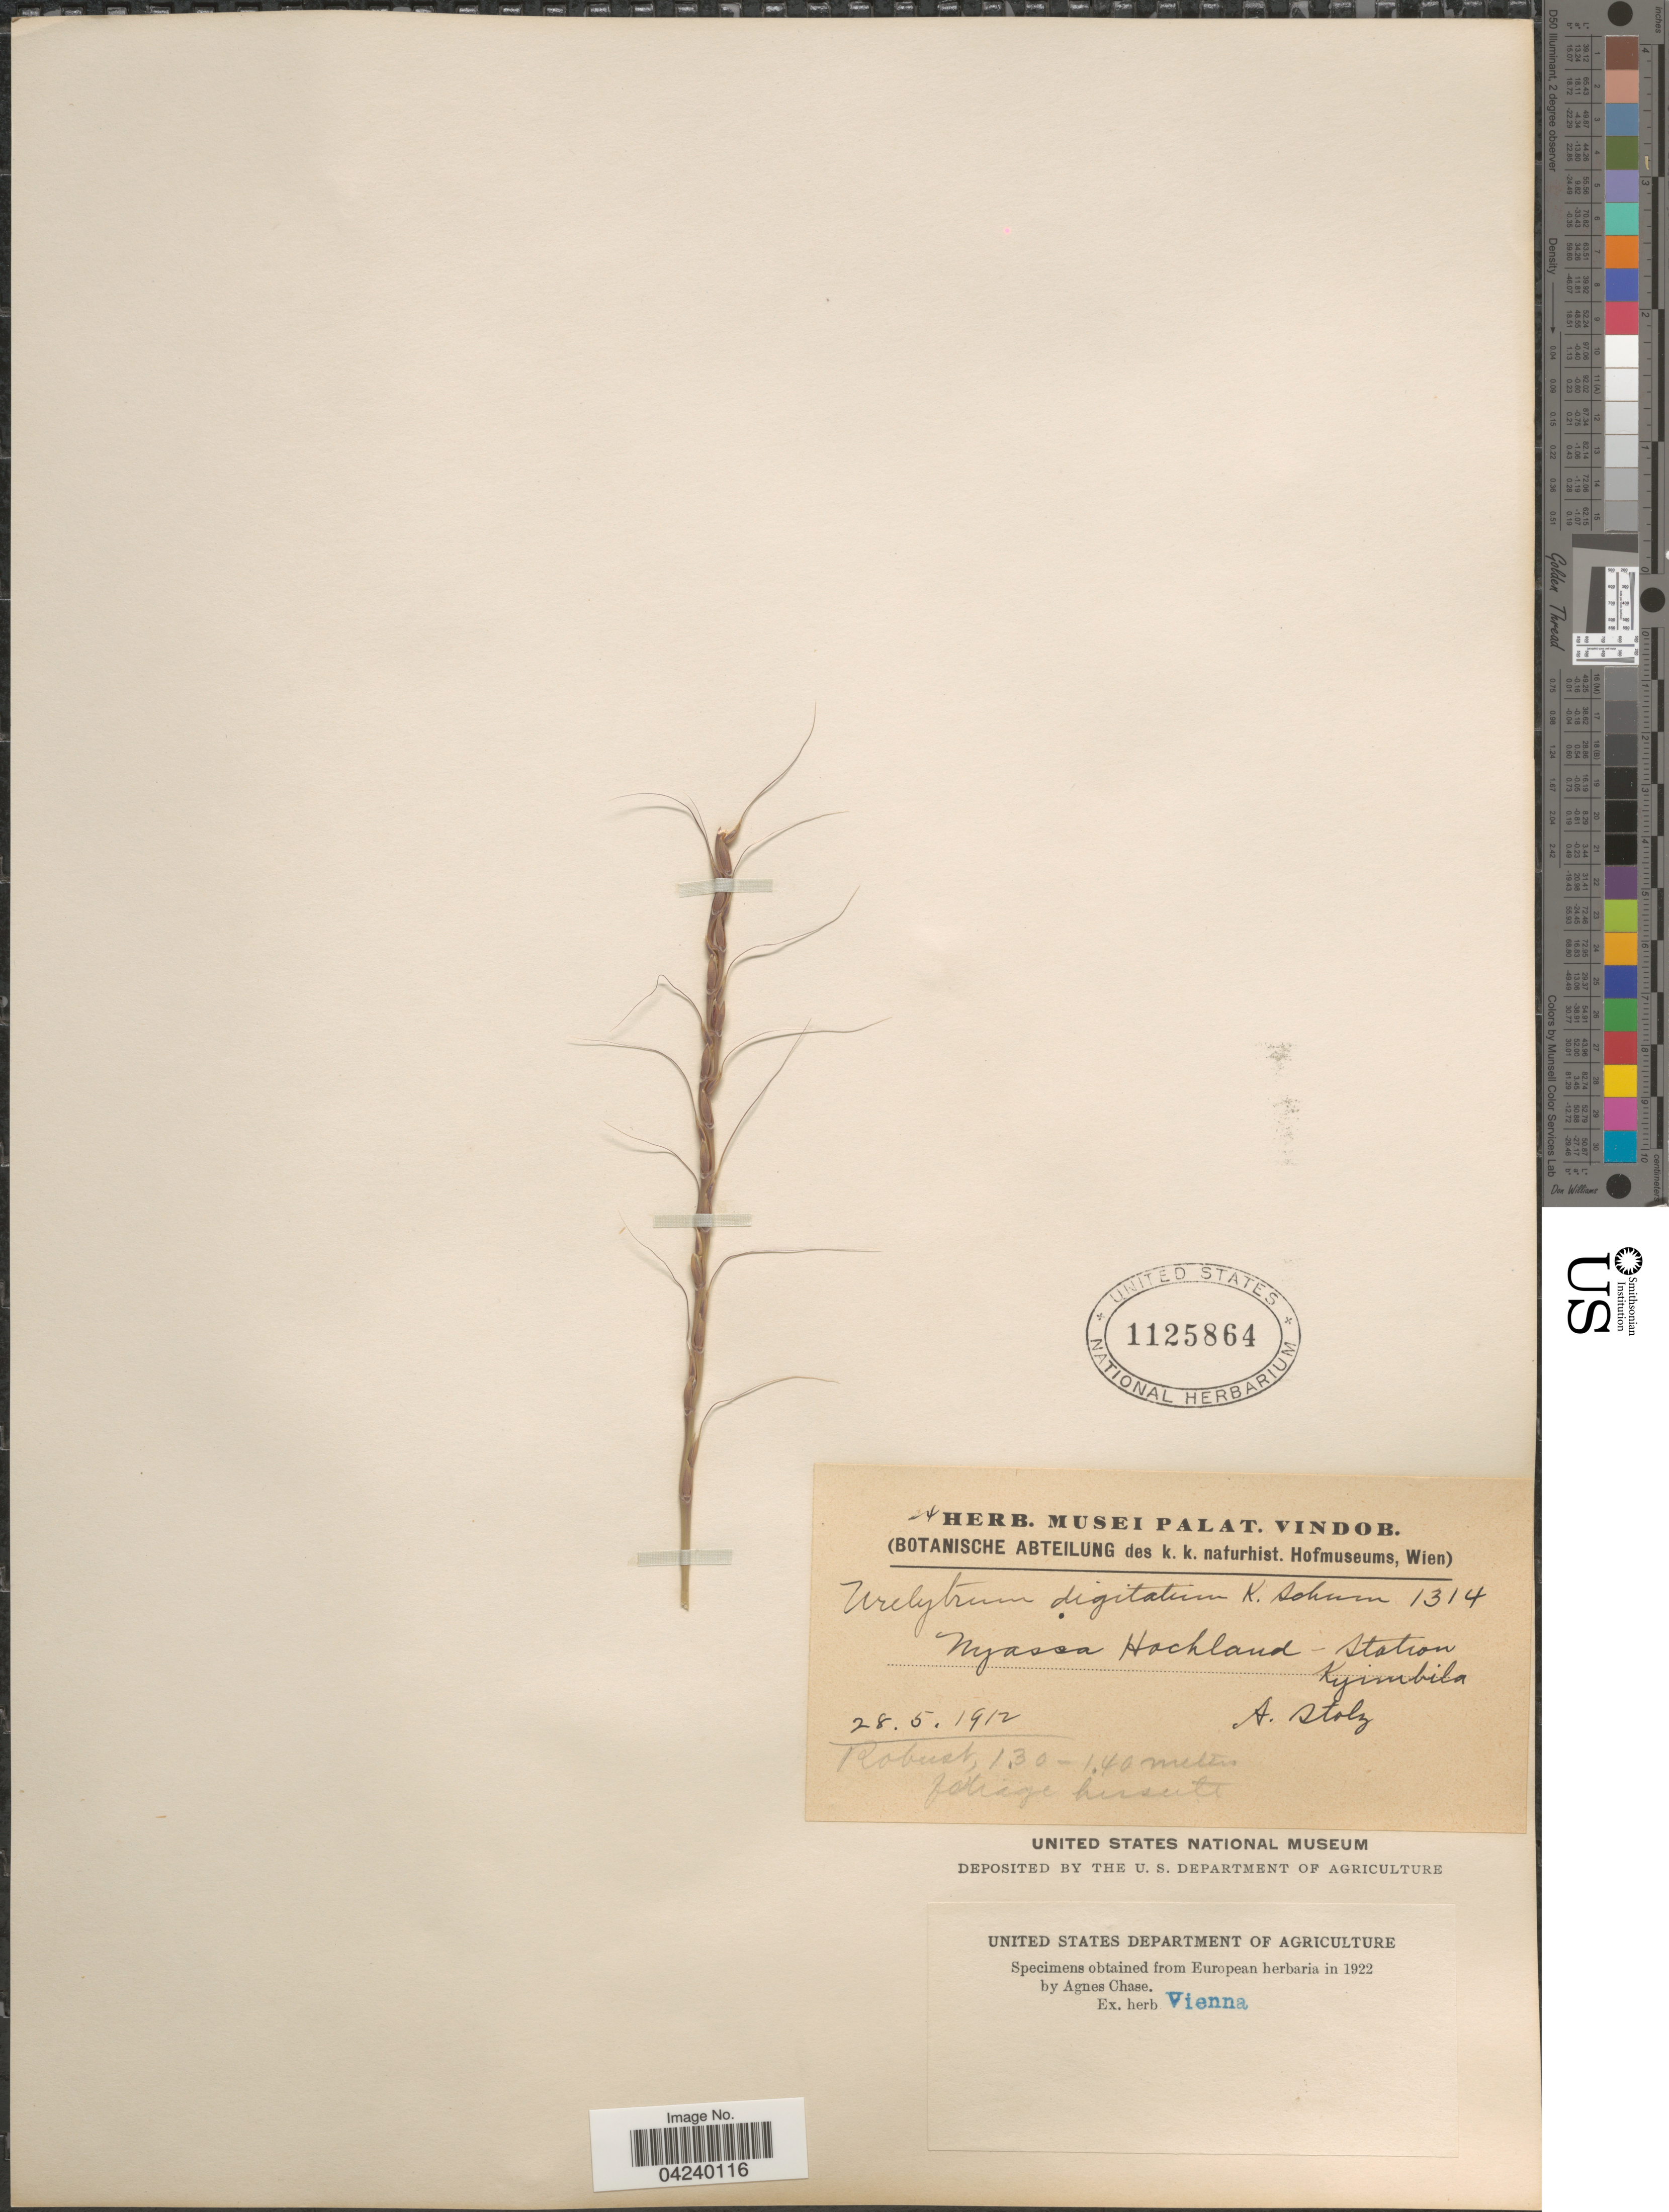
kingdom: Plantae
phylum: Tracheophyta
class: Liliopsida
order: Poales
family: Poaceae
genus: Urelytrum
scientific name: Urelytrum digitatum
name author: K. Schum.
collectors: A. Stolz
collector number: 1314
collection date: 1912-05-28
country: Tanzania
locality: Nyassa Hochland - Station Kyimbila.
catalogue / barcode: US 1125864